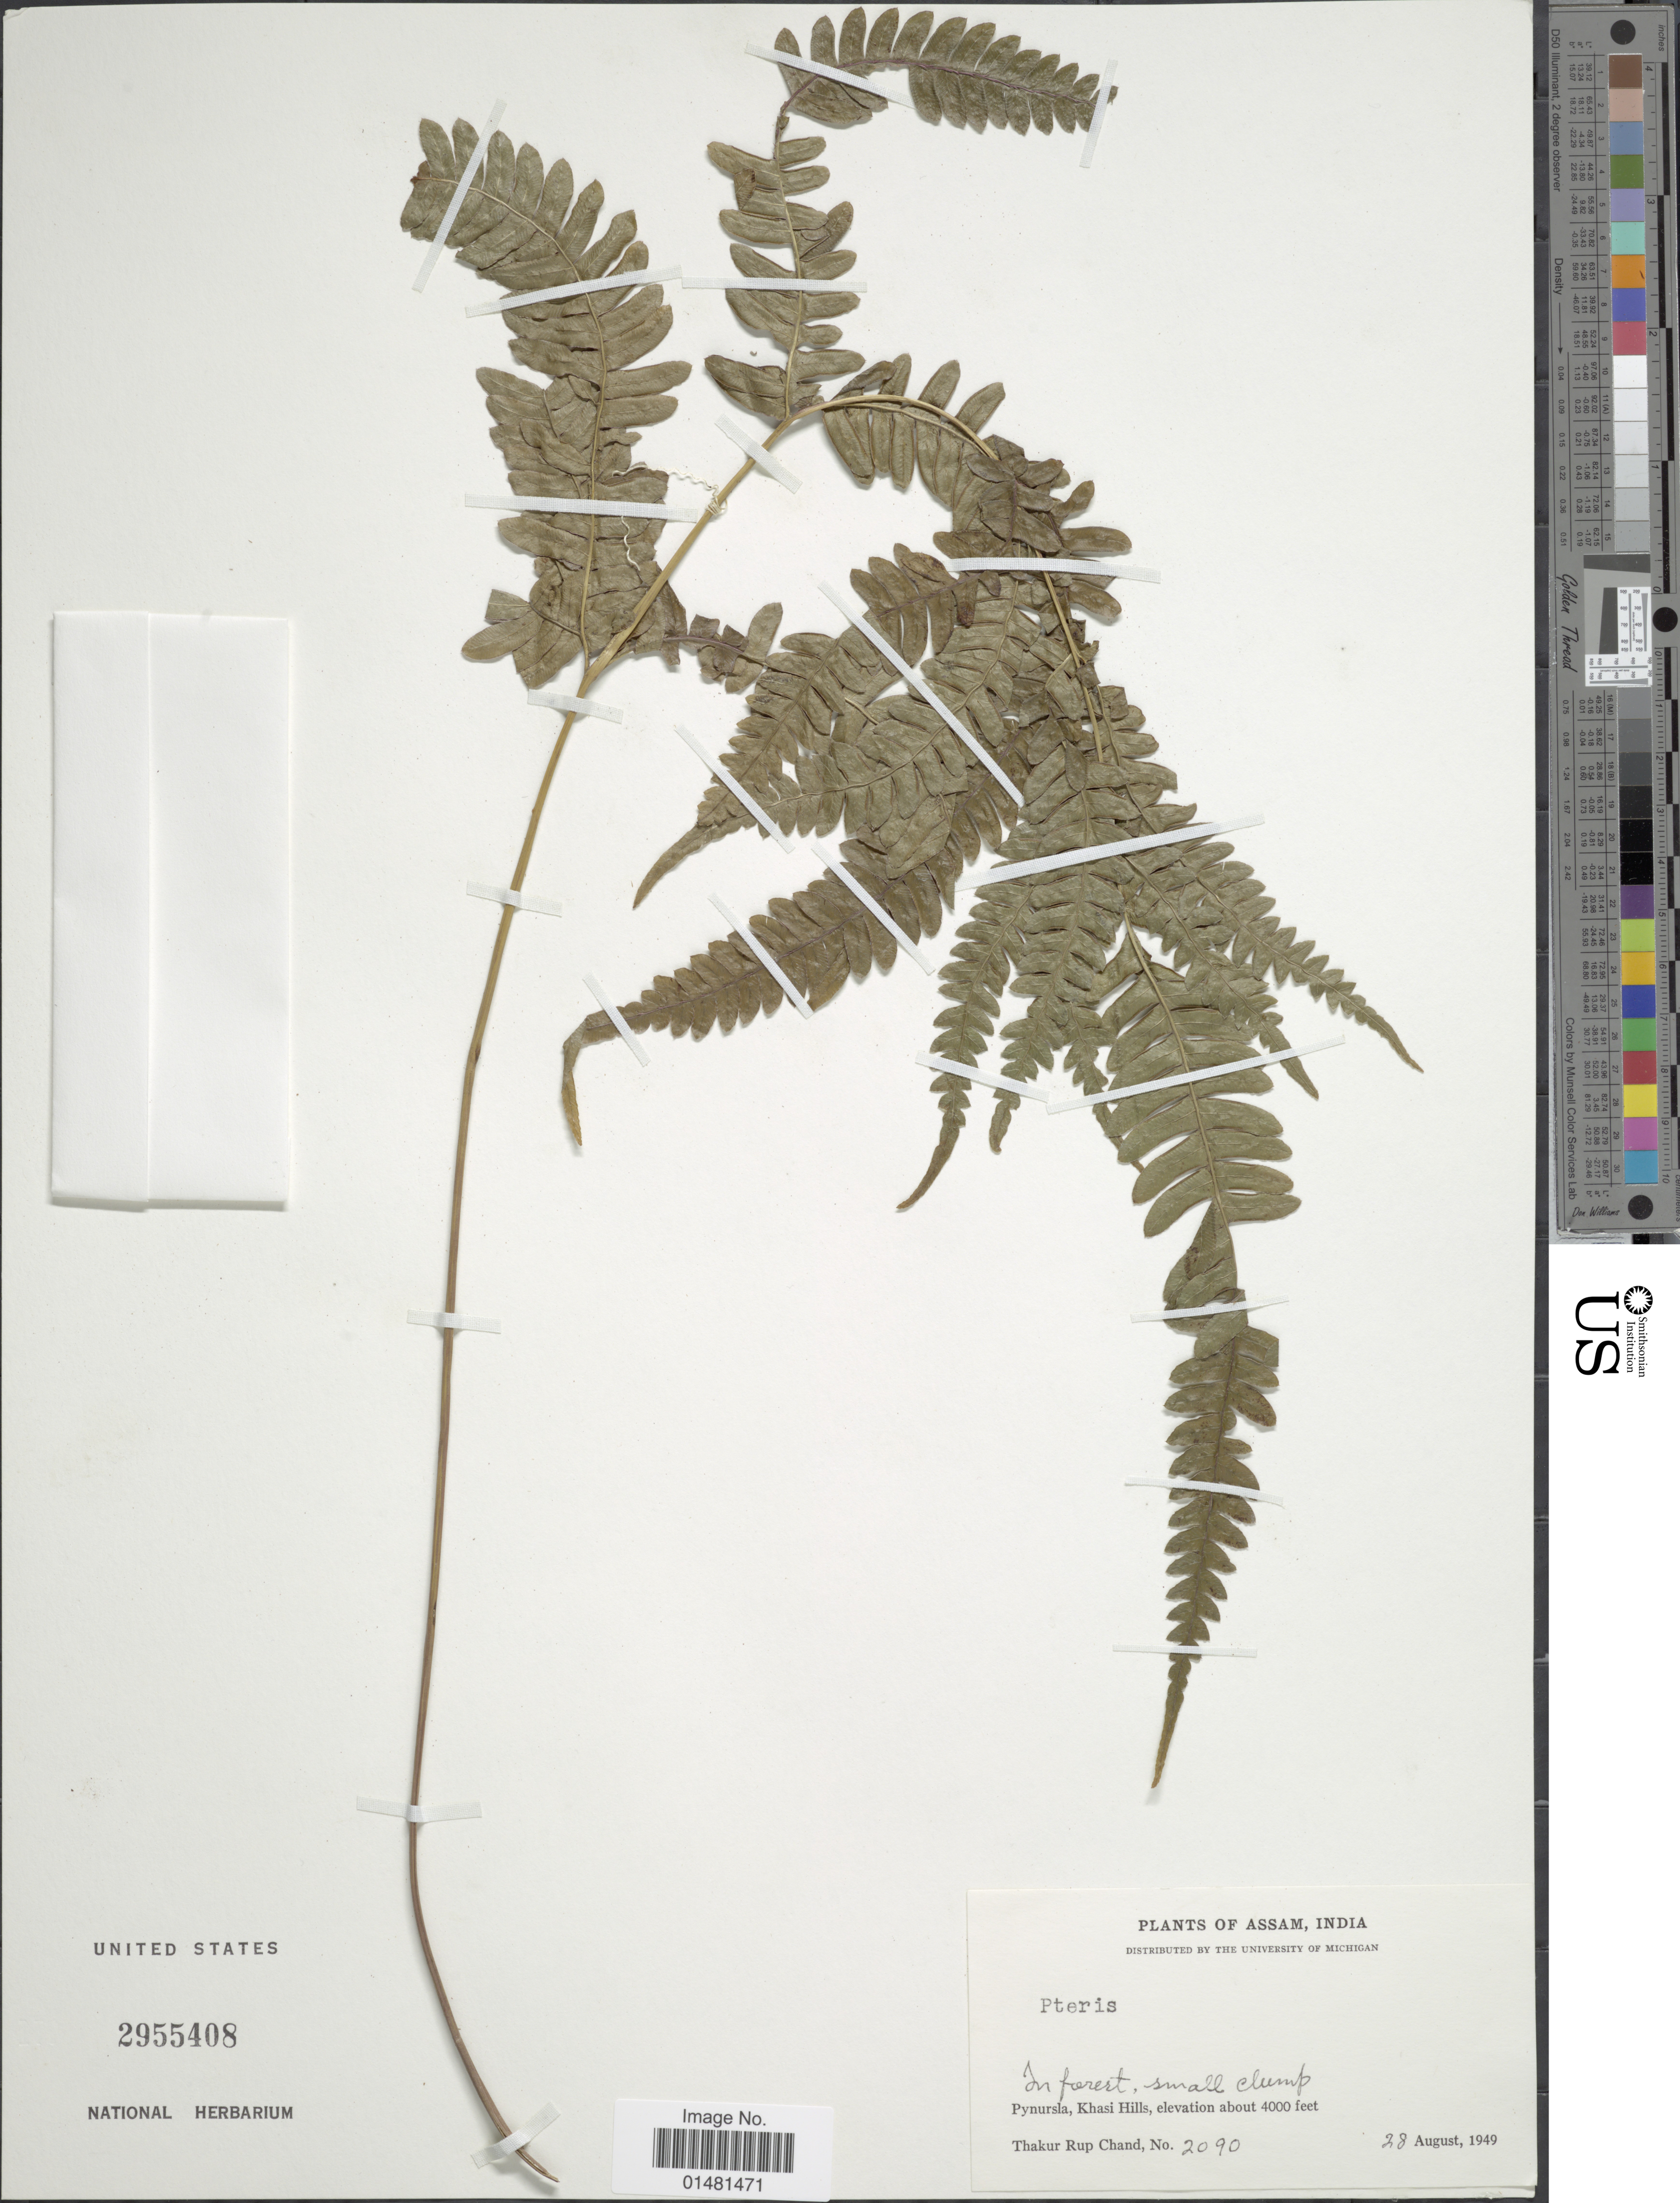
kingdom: Plantae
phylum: Tracheophyta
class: Polypodiopsida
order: Polypodiales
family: Pteridaceae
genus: Pteris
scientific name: Pteris sp.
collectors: T. R. Chand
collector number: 2090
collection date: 1949-08-28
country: India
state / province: Meghalaya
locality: Pynursla, Khasi Hills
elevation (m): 1219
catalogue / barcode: US 2955408